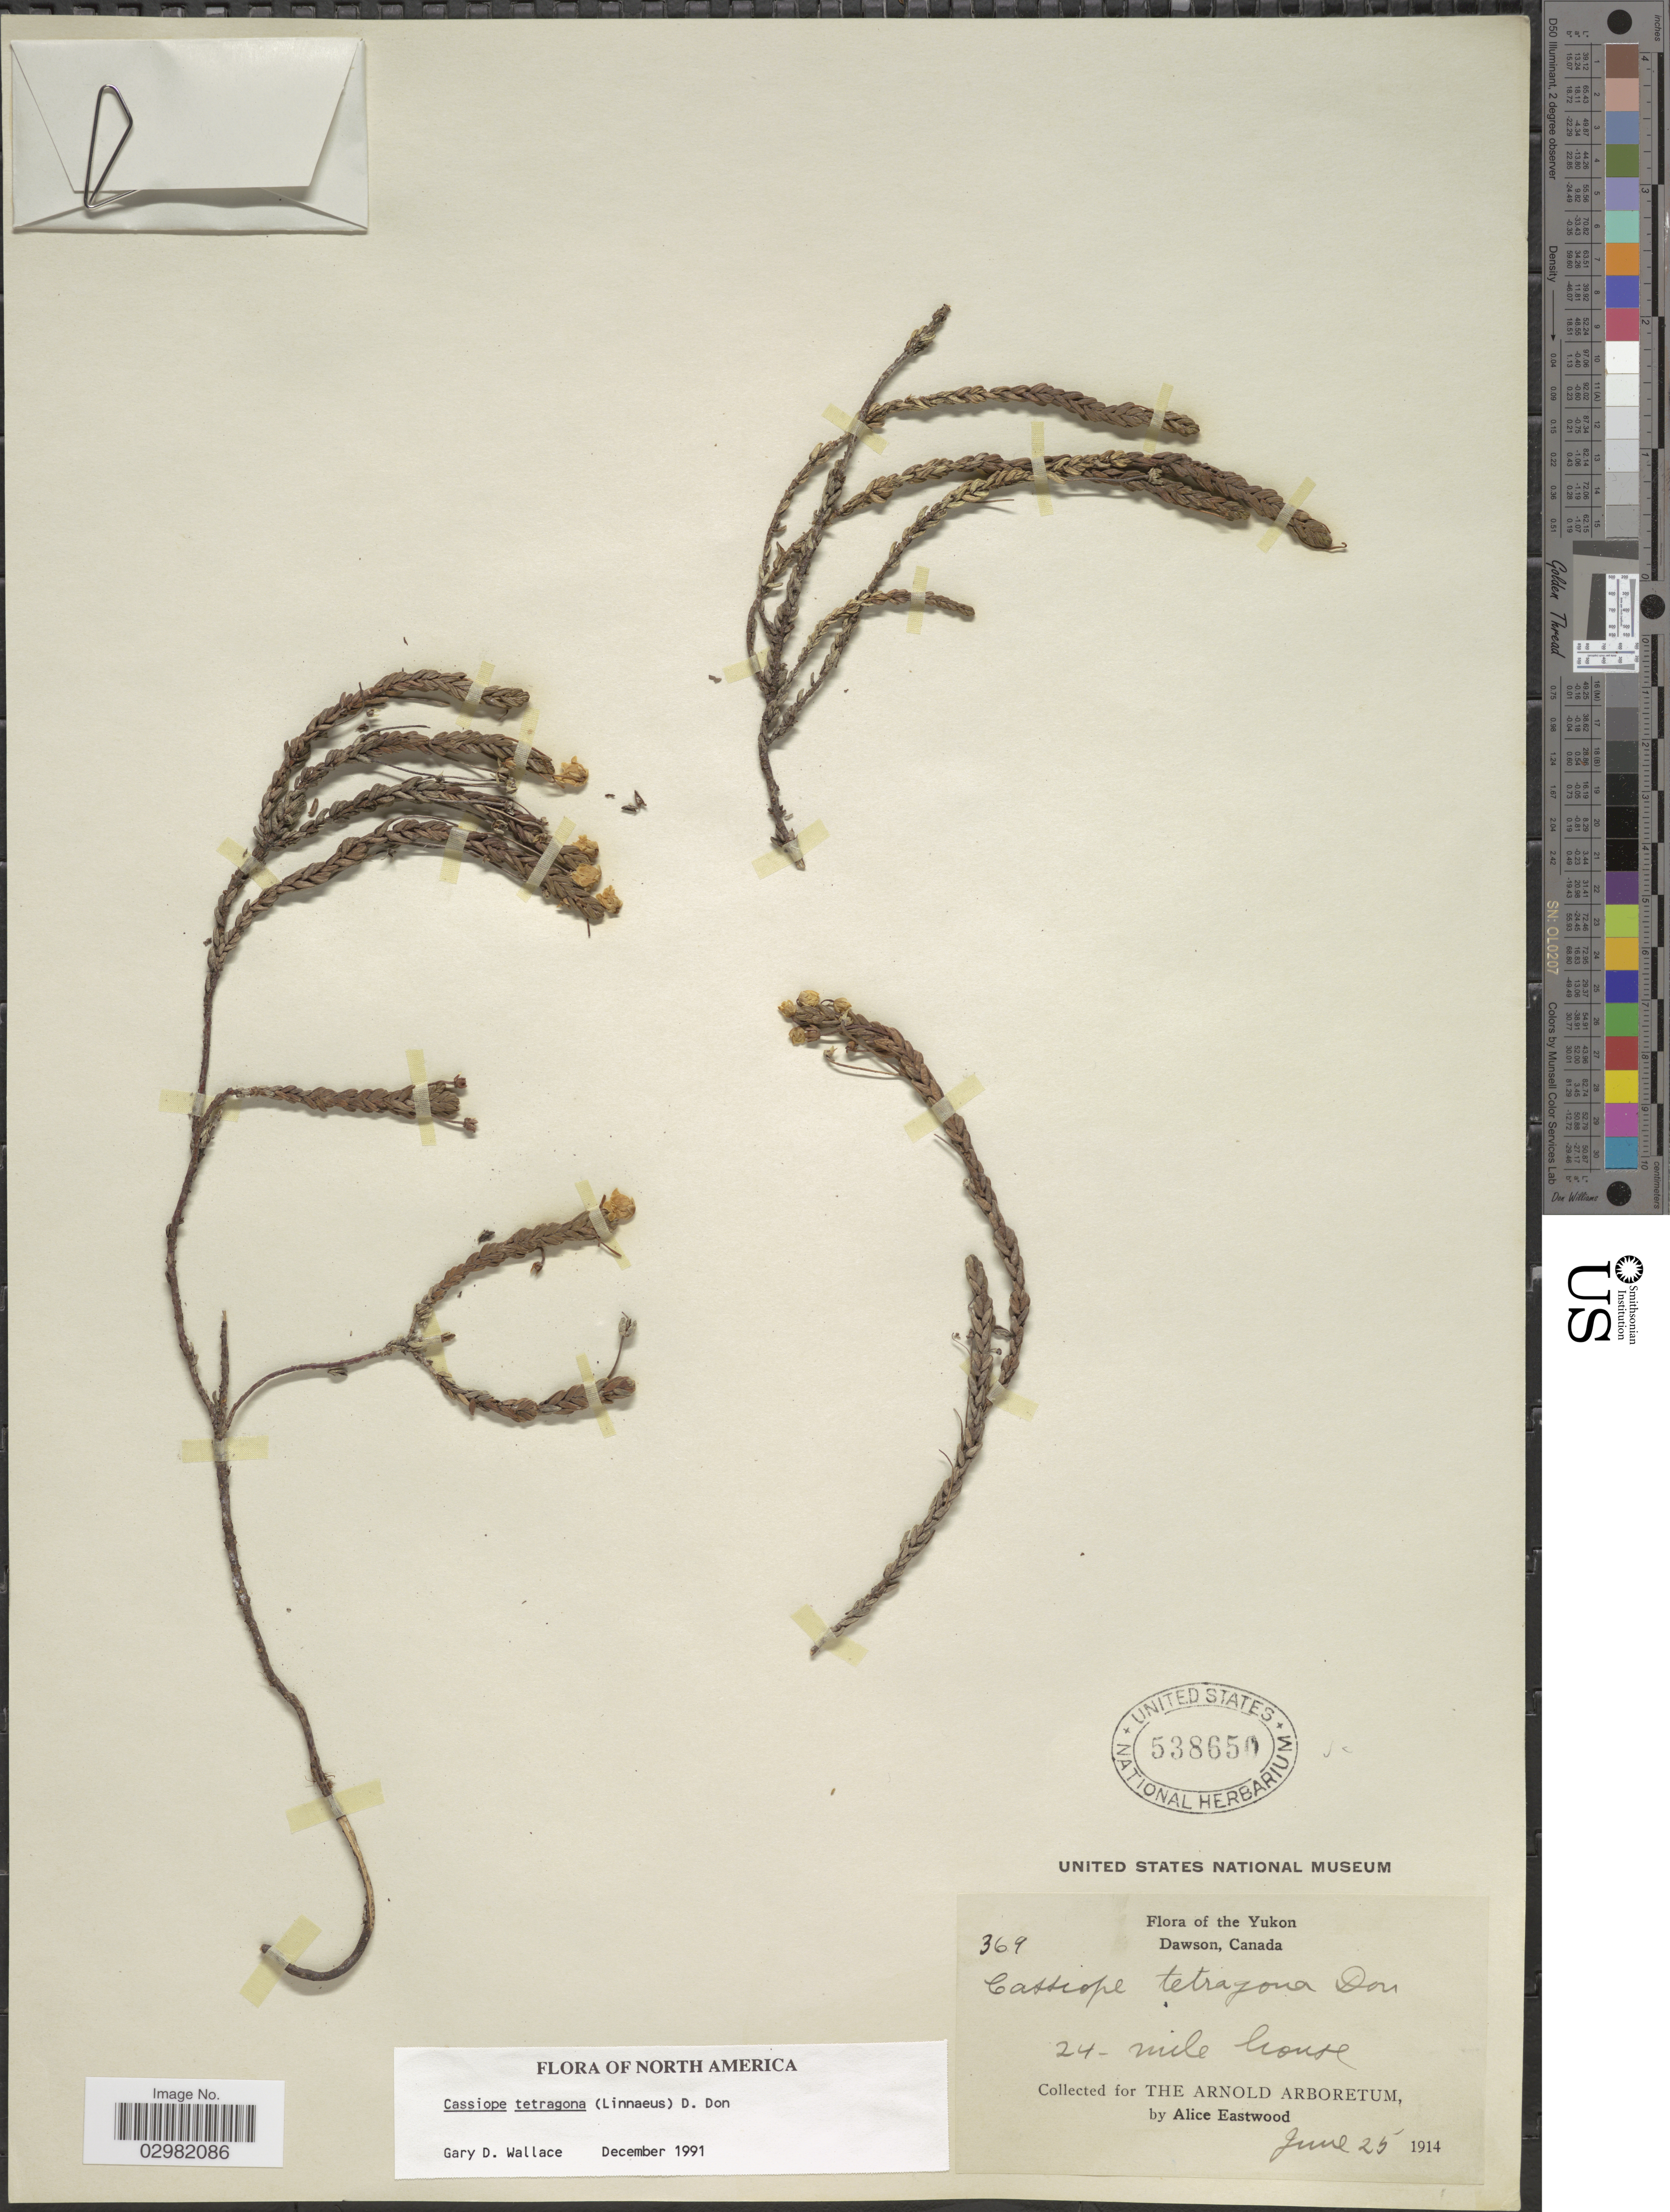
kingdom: Plantae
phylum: Tracheophyta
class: Magnoliopsida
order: Ericales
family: Ericaceae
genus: Cassiope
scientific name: Cassiope tetragona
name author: (L.) D. Don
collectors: A. Eastwood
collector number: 369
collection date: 1914-06-25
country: Canada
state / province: Yukon Territory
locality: Yukon. Dawson, 24-mile house.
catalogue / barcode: US 538650